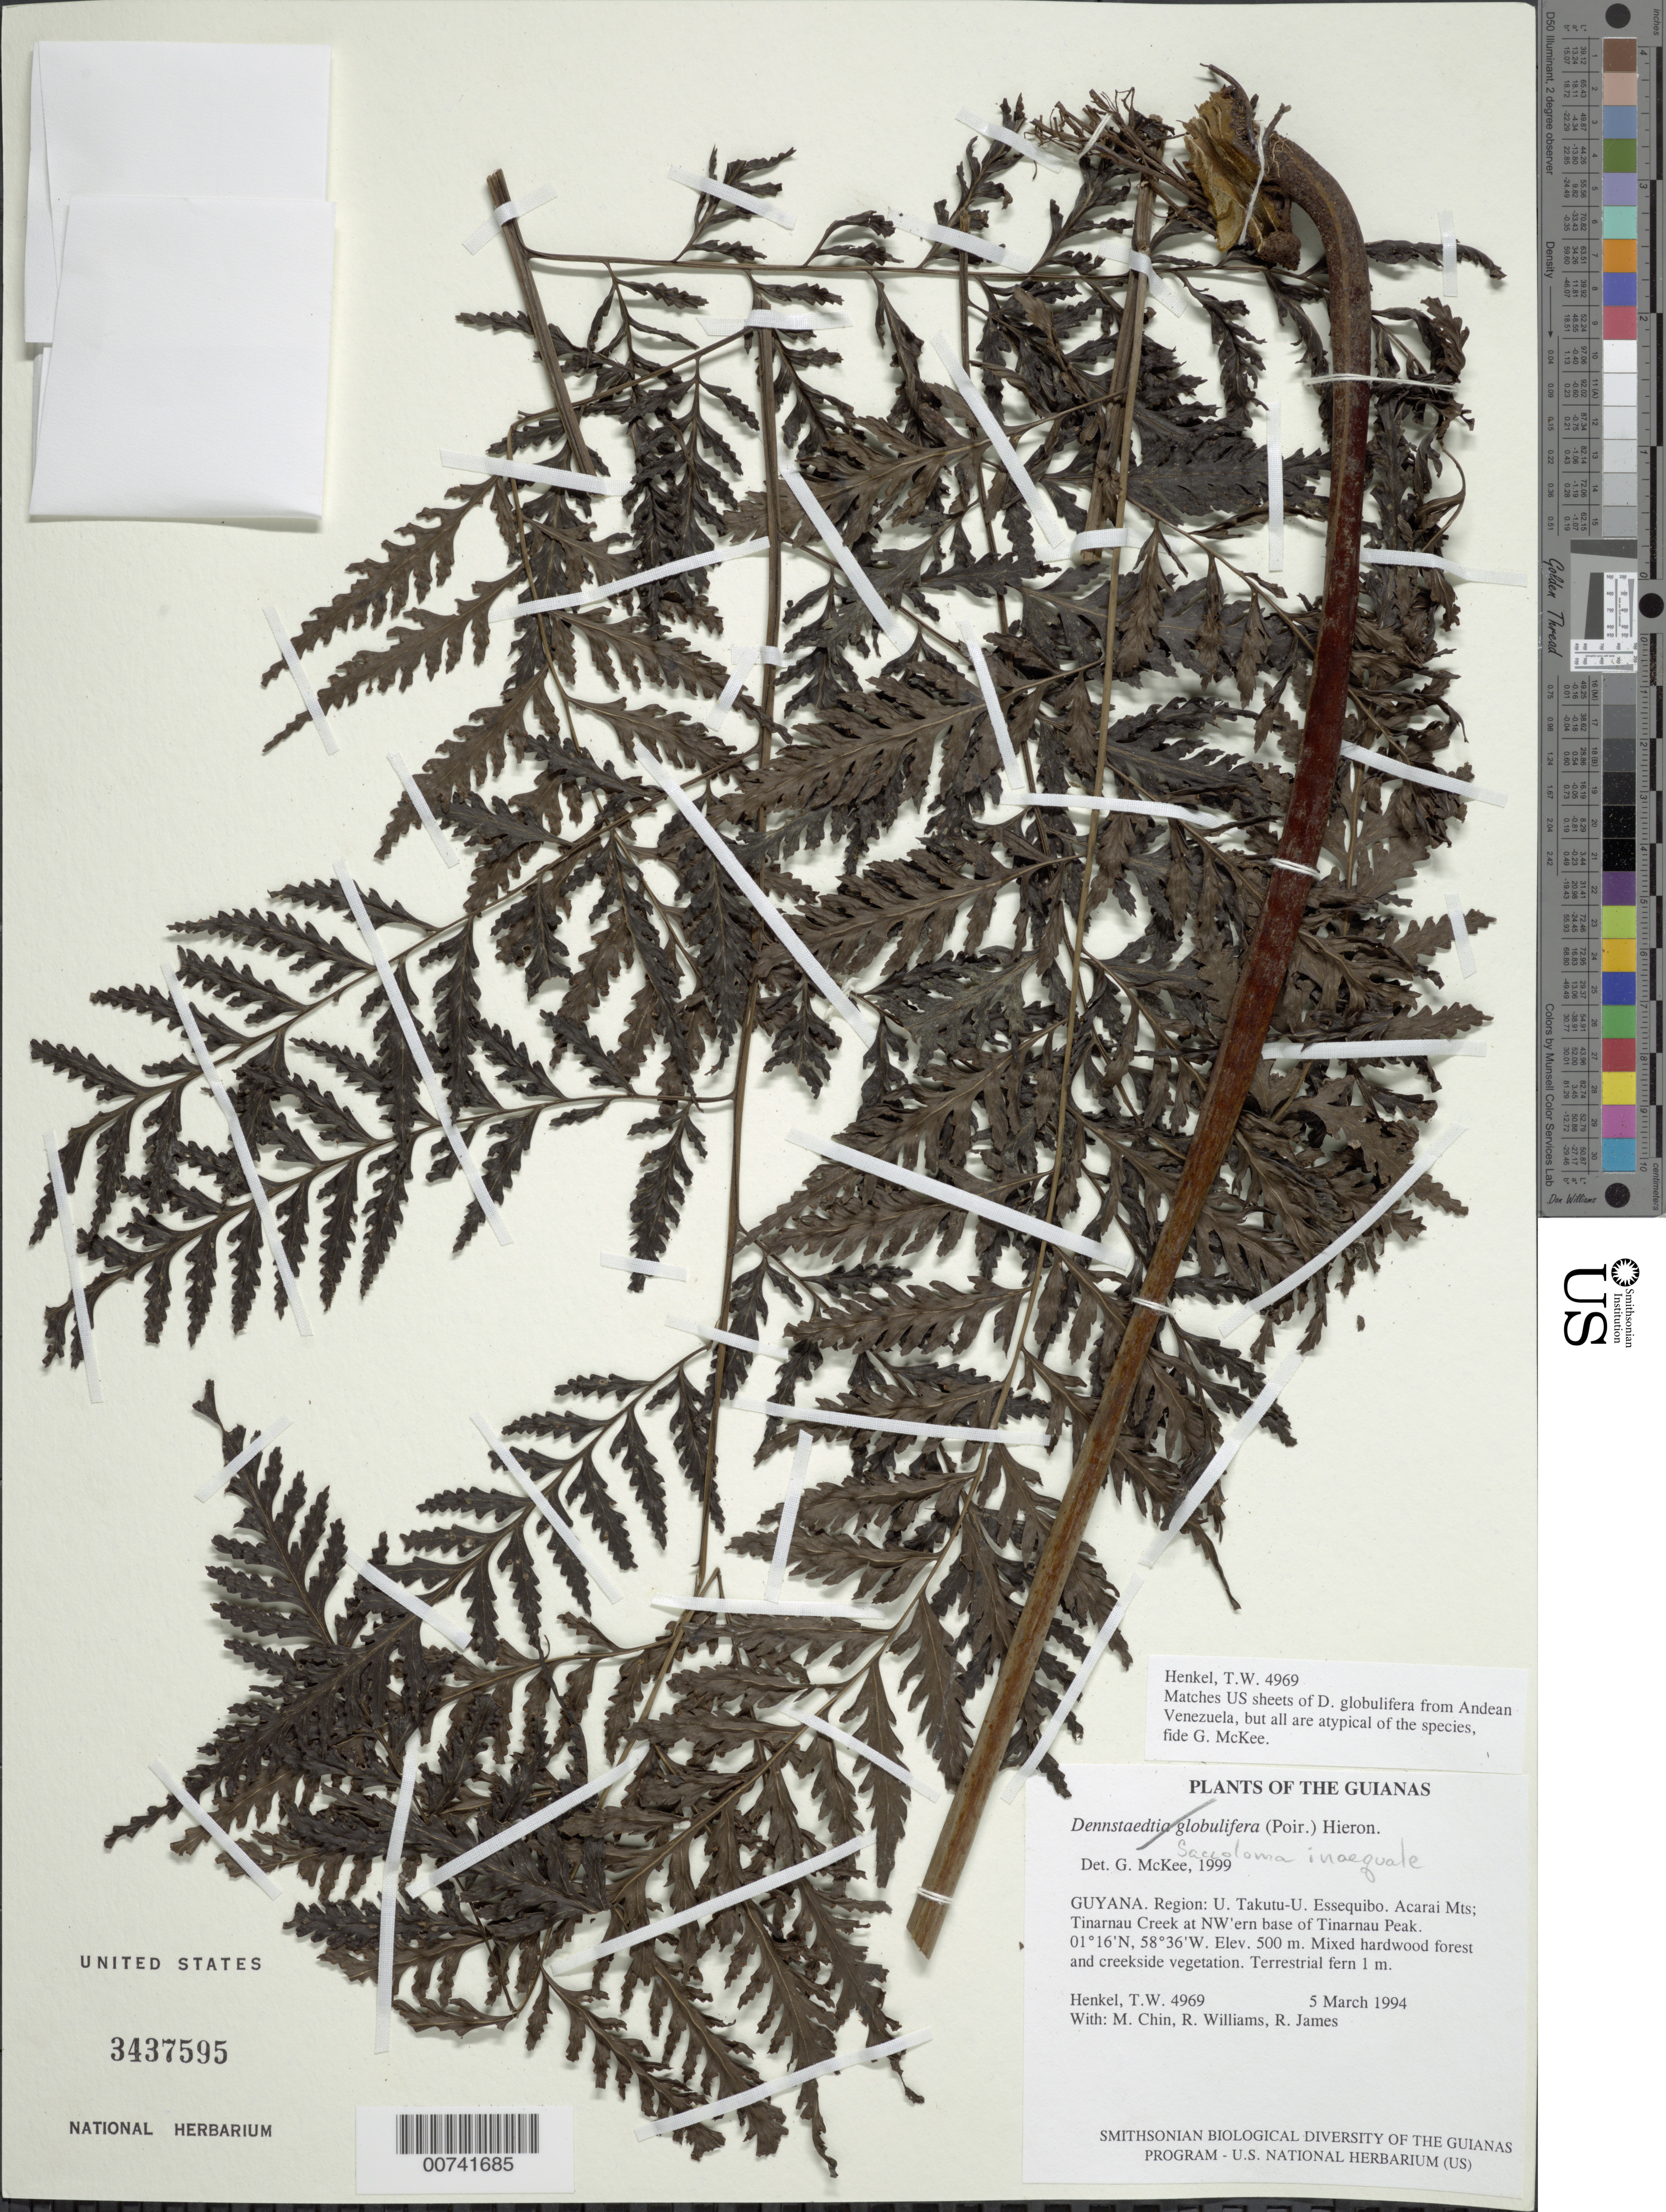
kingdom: Plantae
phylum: Tracheophyta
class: Polypodiopsida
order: Polypodiales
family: Saccolomataceae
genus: Saccoloma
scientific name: Saccoloma inaequale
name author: (Kunze) Mett.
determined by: McKee, G. S., (US), NMNH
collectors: T. Henkel, M. Chin, R. Williams & R. James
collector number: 4969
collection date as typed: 5 March 1994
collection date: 1994-03-05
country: Guyana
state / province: U. Takutu-U. Essequibo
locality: Acarai Mts; Tinarnau Creek at northwestern base of Tinarnau Peak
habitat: Mixed hardwood forest and creekside vegetation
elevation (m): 500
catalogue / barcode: US 3437595